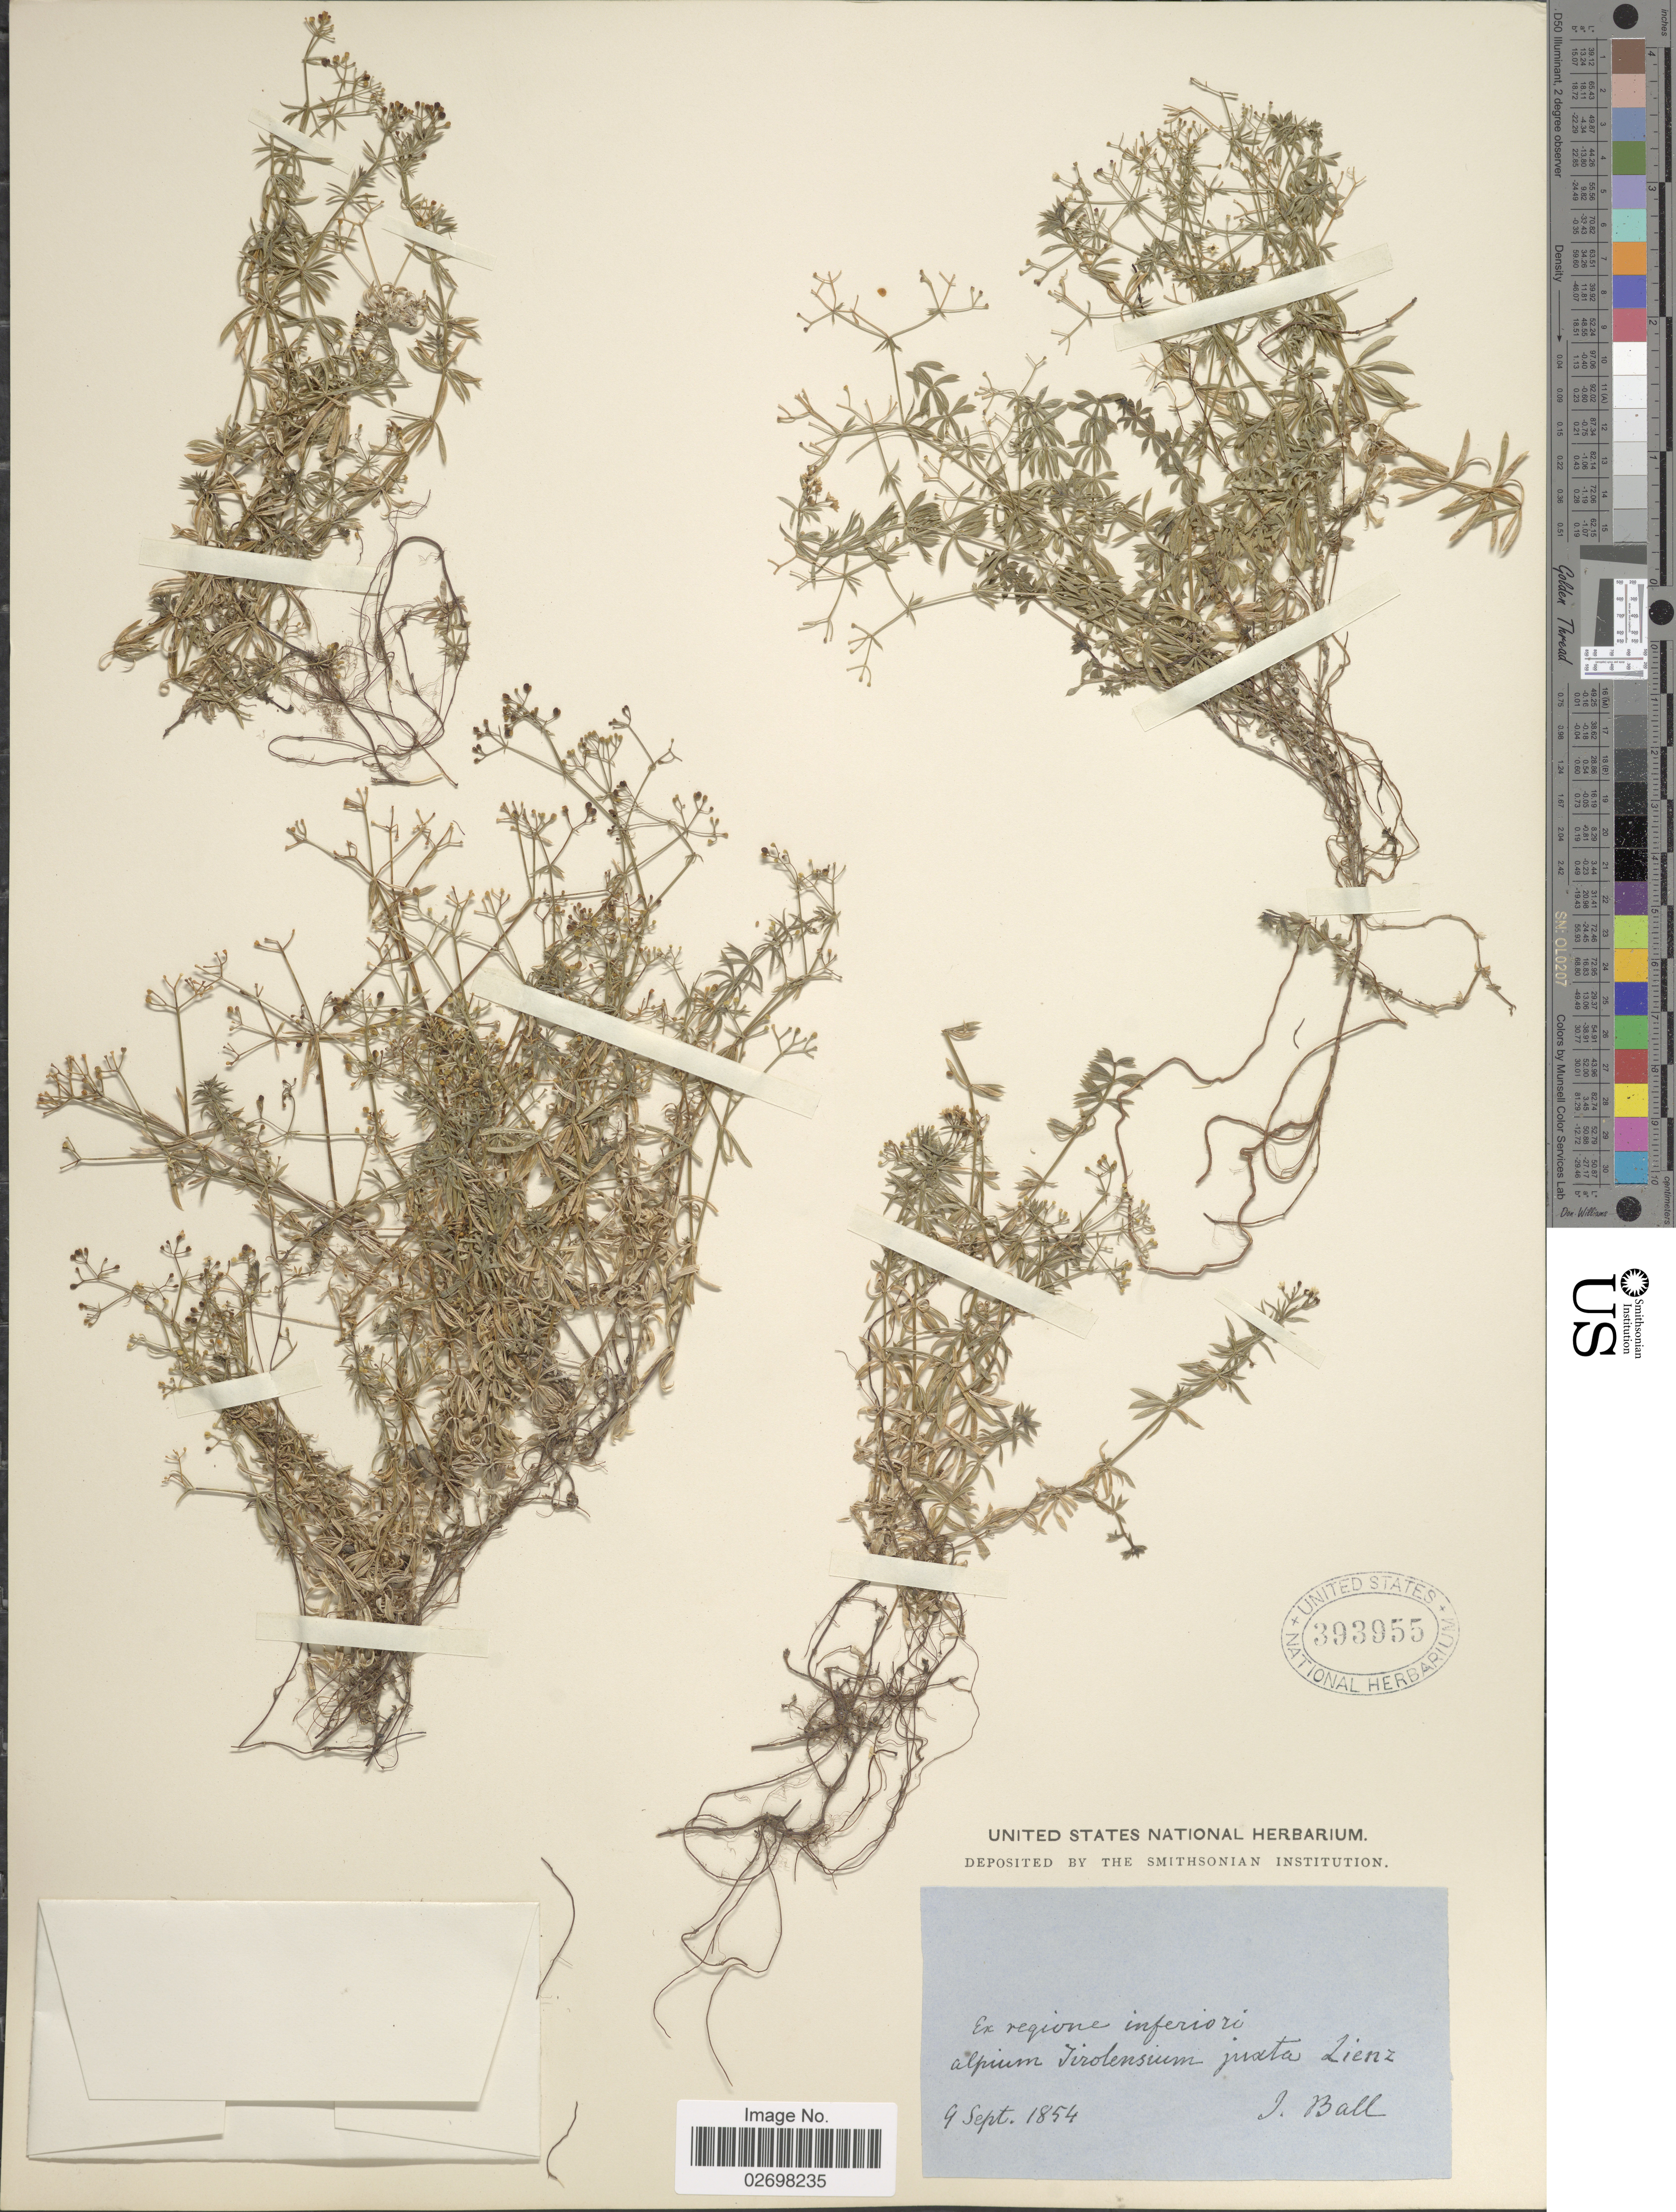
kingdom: Plantae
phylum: Tracheophyta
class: Magnoliopsida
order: Gentianales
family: Rubiaceae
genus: Galium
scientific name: Galium sp.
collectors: J. Ball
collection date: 1854-09-09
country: Austria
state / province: Tirol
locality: Regione inferiori alpium Tirolensium juxta Lienz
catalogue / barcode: US 393955